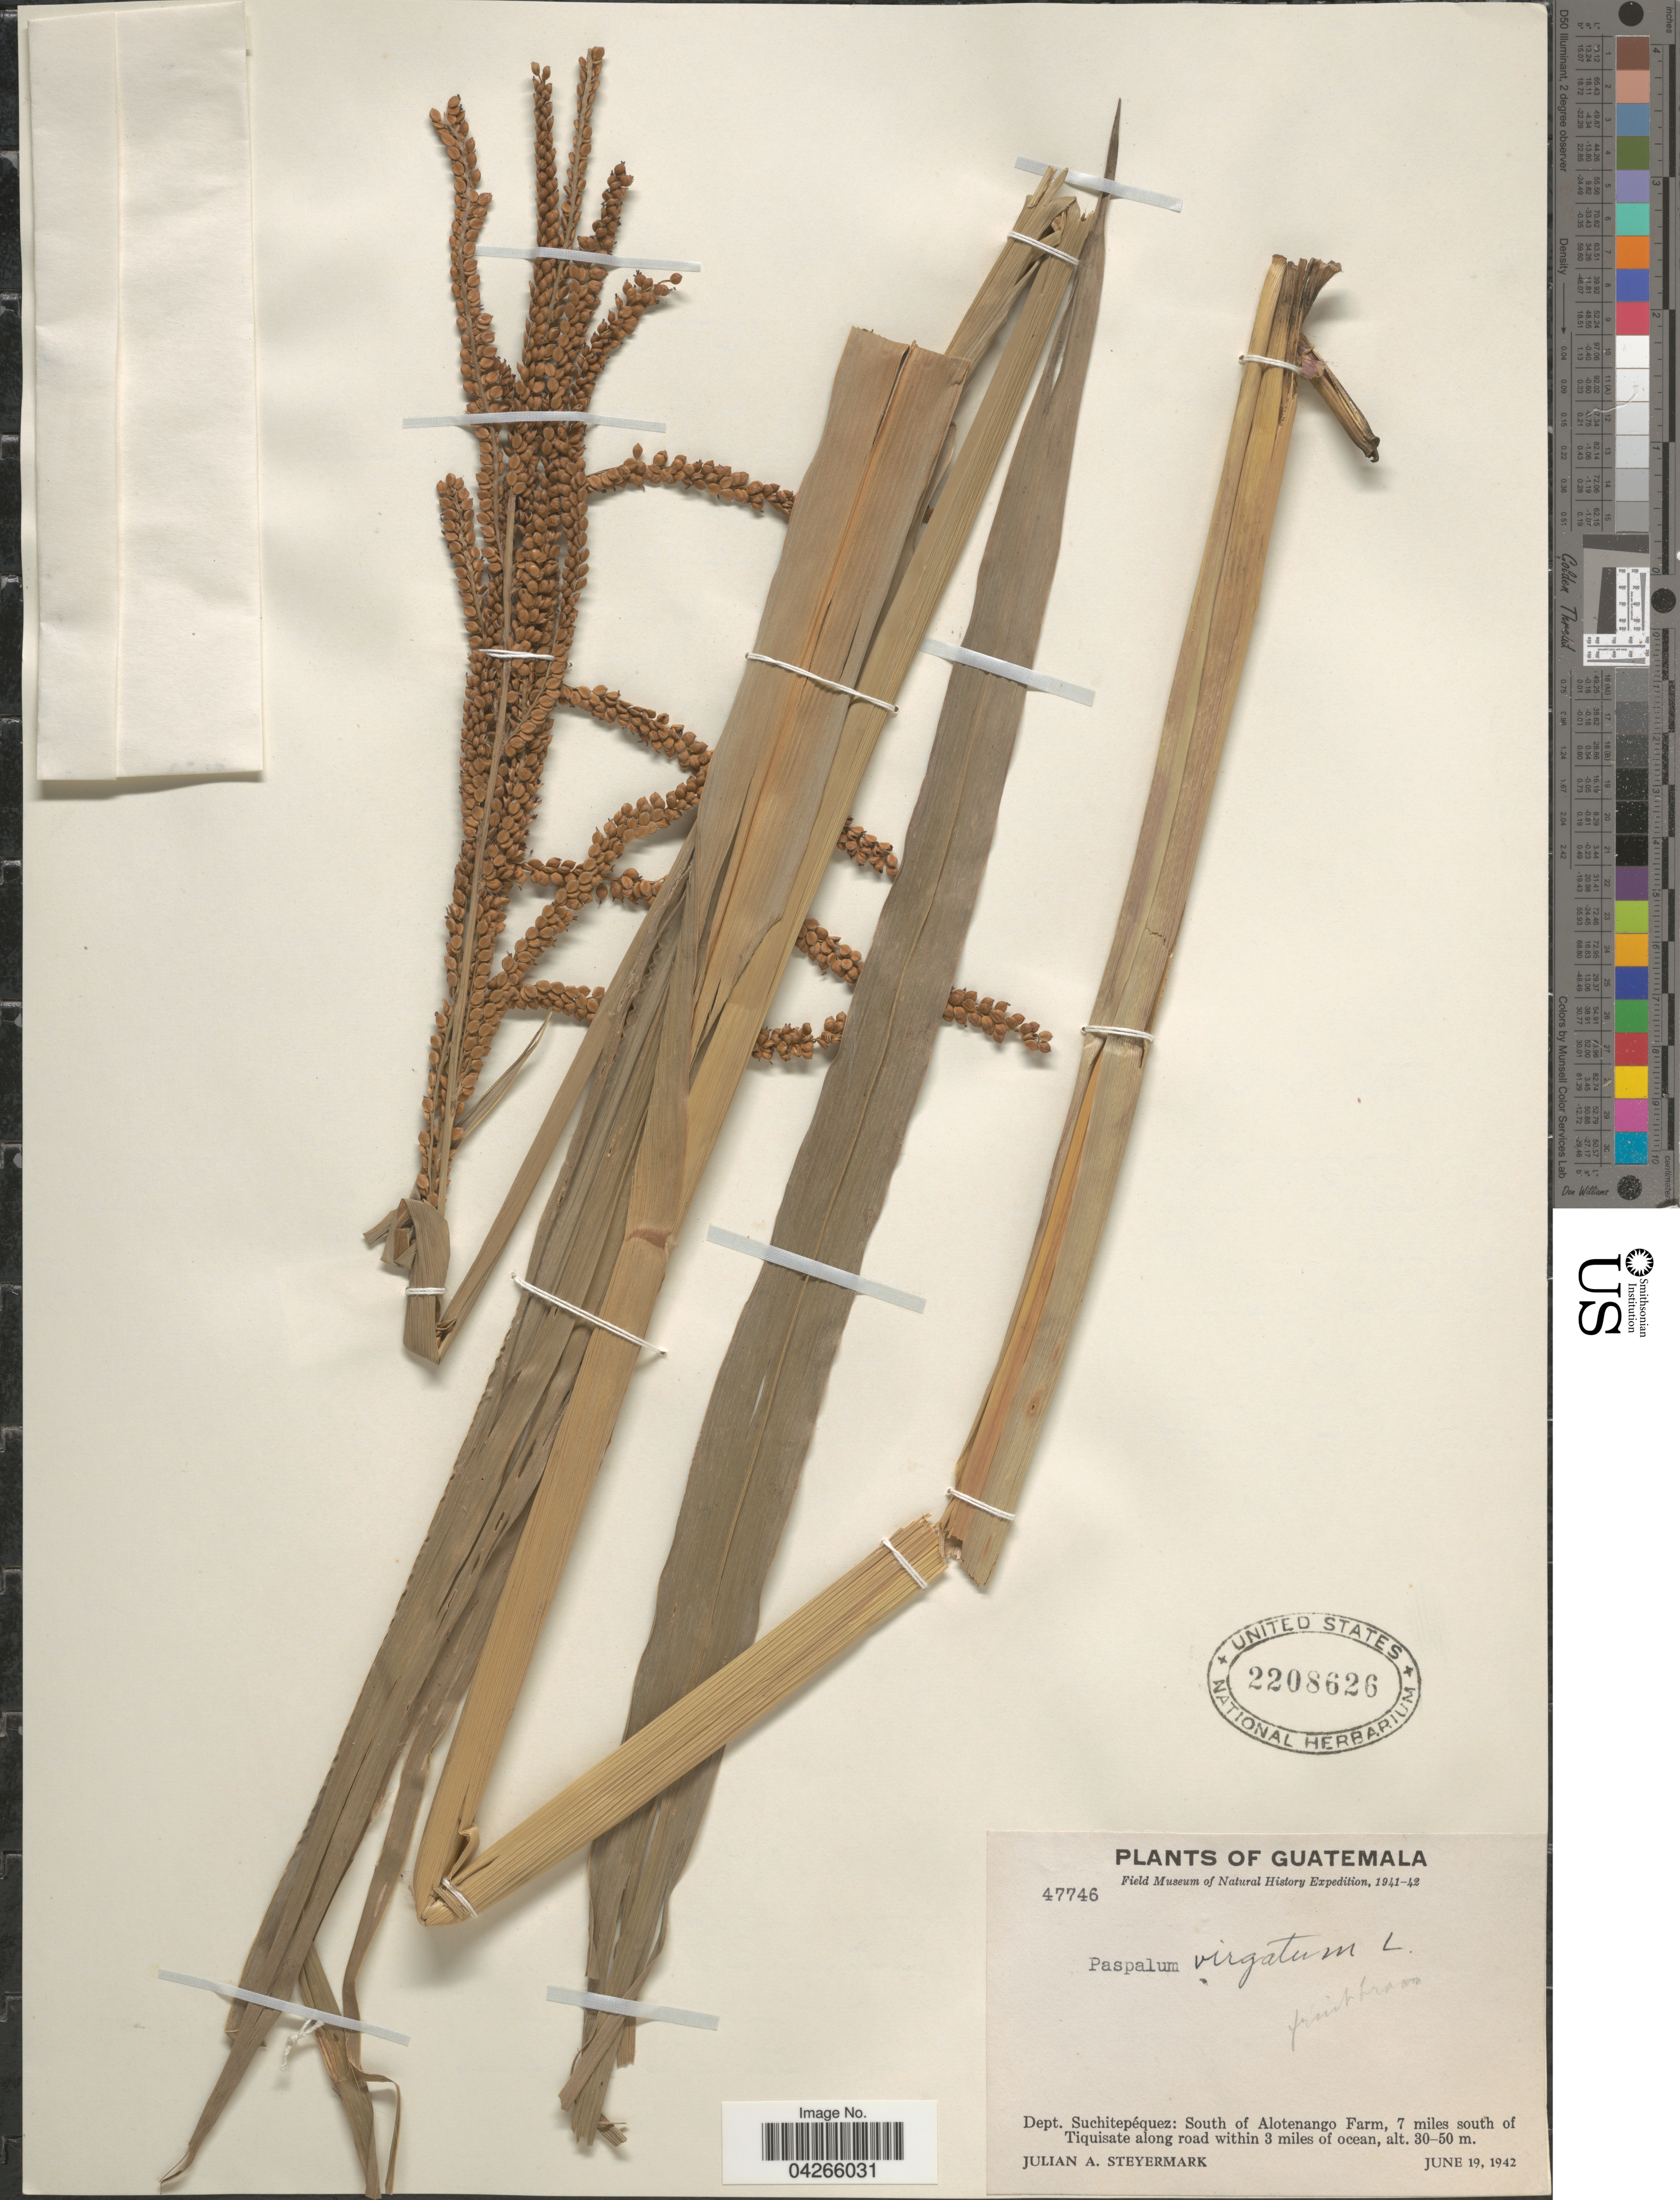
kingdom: Plantae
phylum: Tracheophyta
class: Liliopsida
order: Poales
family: Poaceae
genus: Paspalum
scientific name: Paspalum virgatum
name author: L.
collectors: J. Steyermark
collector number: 47746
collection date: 1942-06-19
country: Guatemala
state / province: Suchitepequez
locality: Field Museum of Natural History Expedition, 1941-42. Dept. Suchitepéquez: South of Alotenango Farm, 7 miles south of Tiquisate along road within 3 miles of ocean.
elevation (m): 30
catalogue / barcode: US 2208626